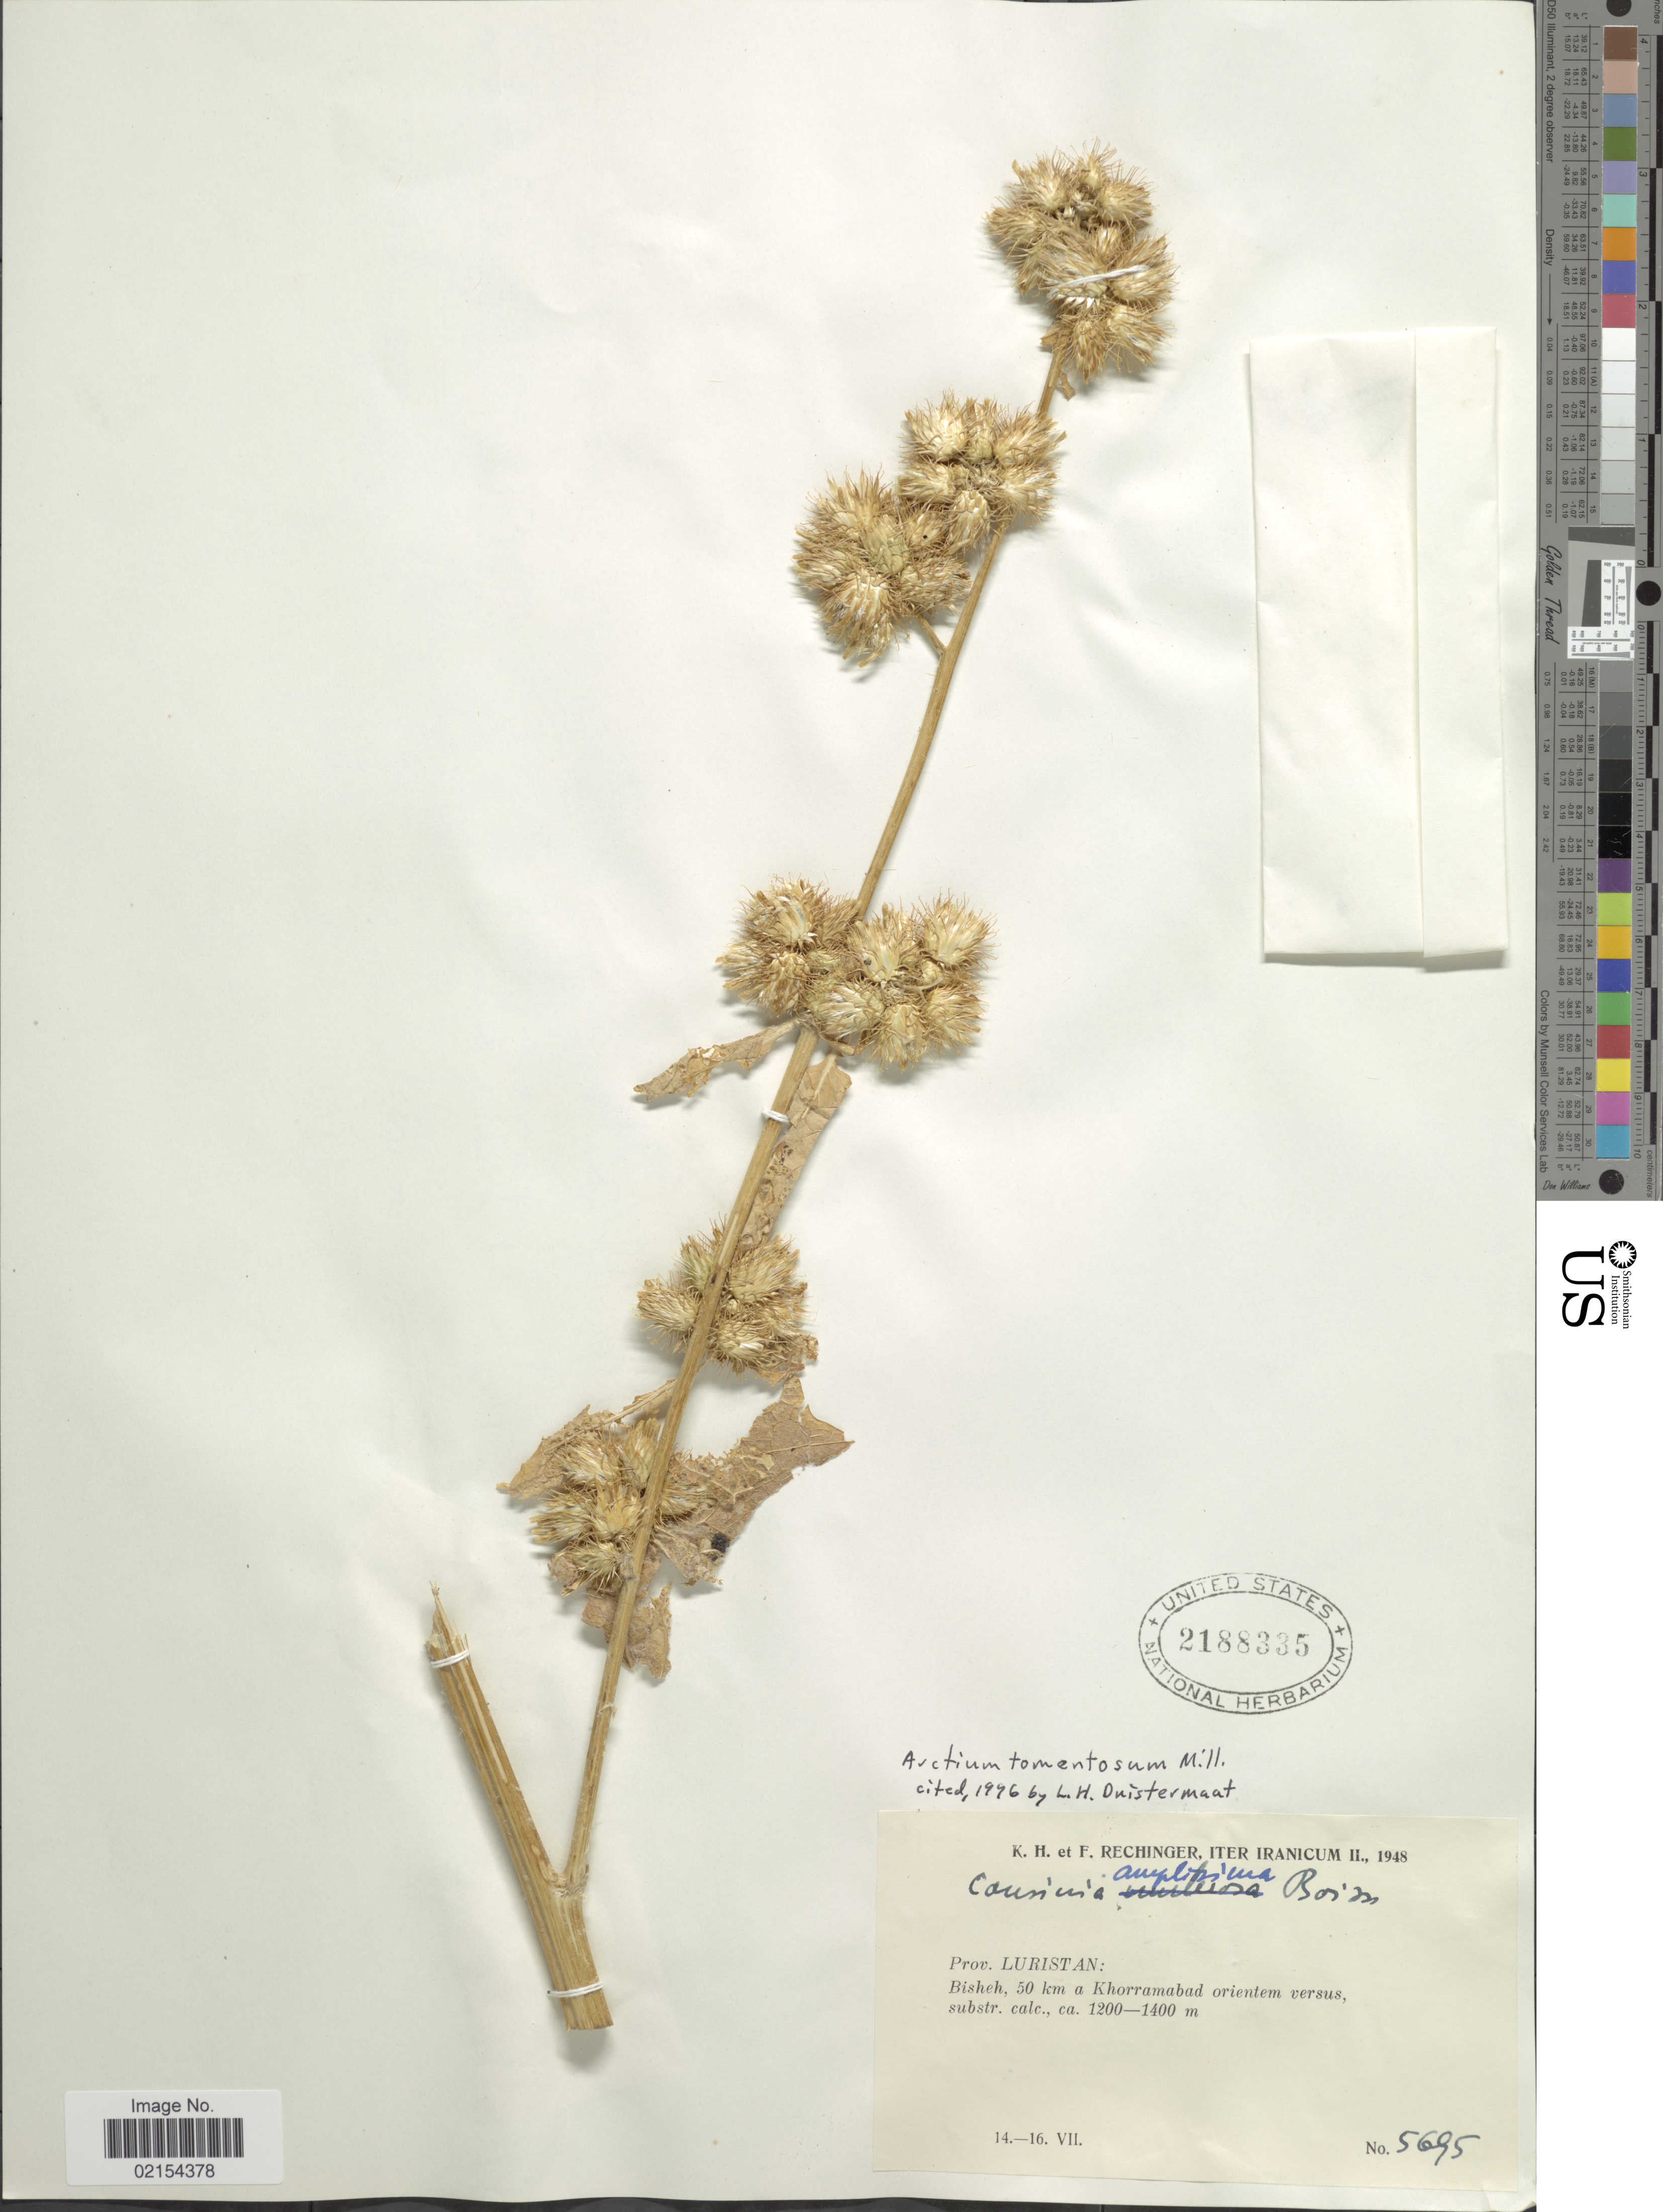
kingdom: Plantae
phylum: Tracheophyta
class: Magnoliopsida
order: Asterales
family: Asteraceae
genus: Arctium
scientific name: Arctium tomentosum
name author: Mill.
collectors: K. H. Rechinger & F. Rechinger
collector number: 5695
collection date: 1948-07-14/1948-07-16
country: Iran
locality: Iter Iranicum, Prov. Luristan, Bisheh, 50 km a Khorramabad orientem versus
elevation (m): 1200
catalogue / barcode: US 2188335